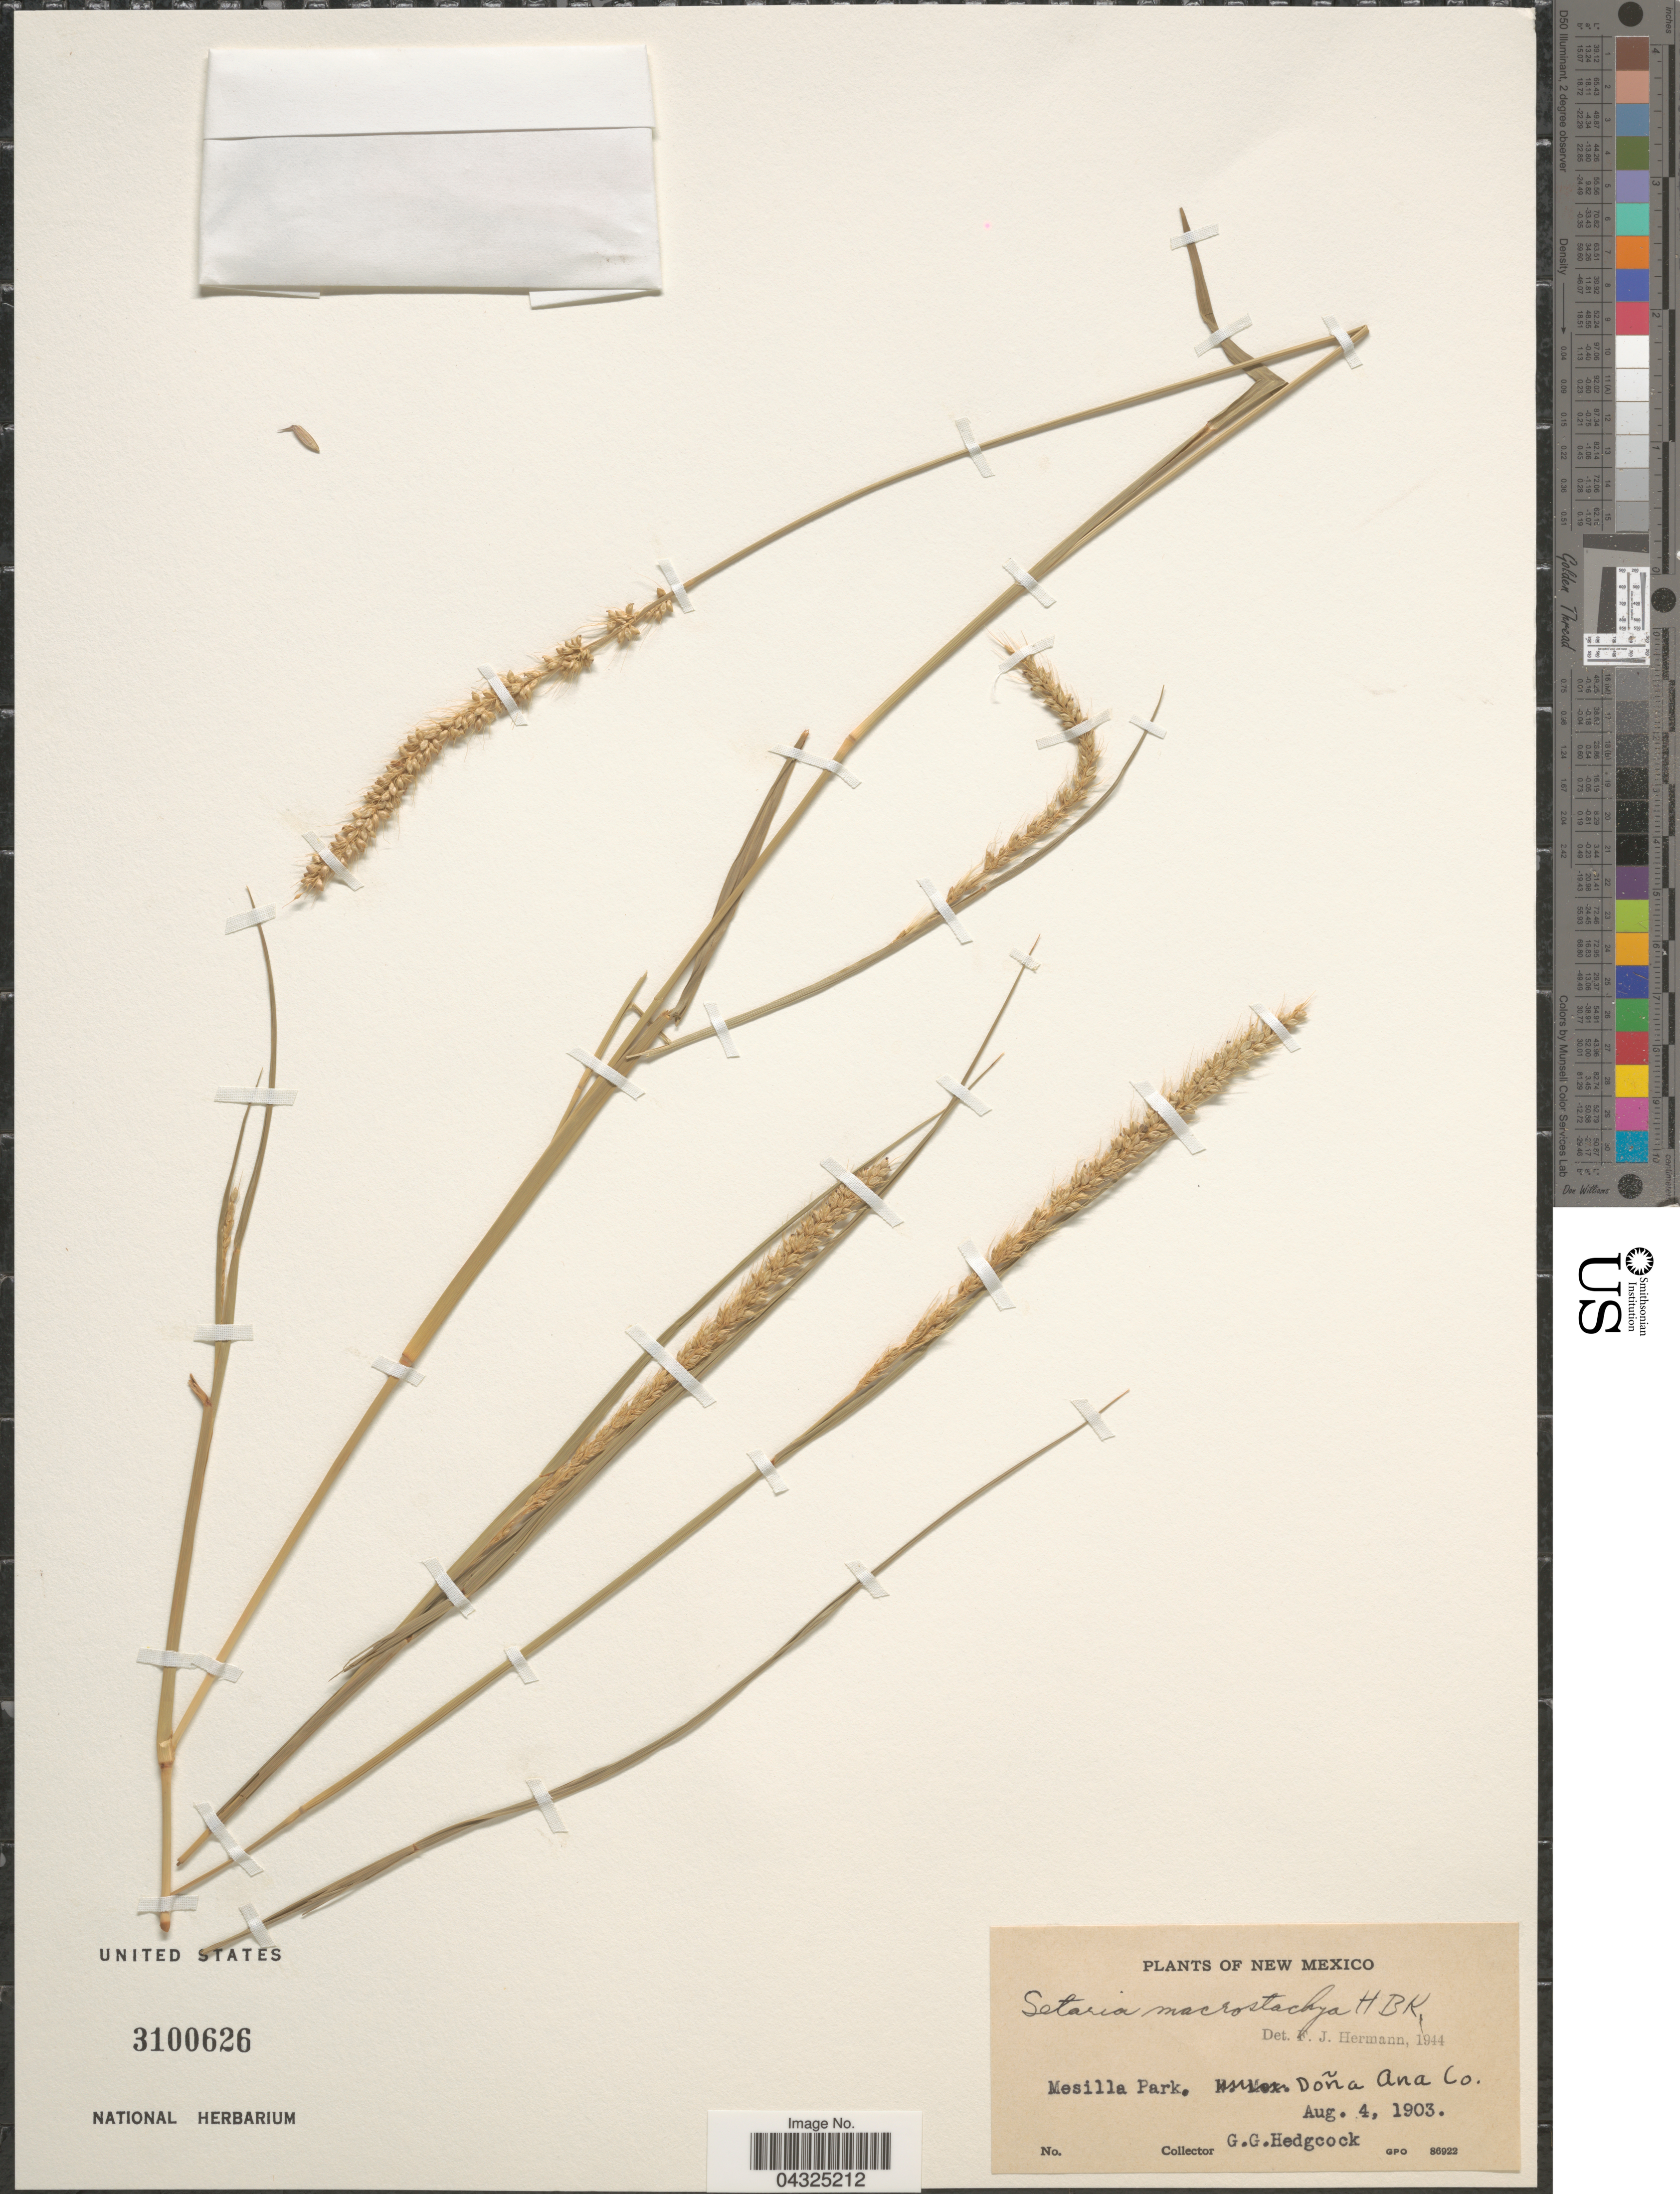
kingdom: Plantae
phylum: Tracheophyta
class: Liliopsida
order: Poales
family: Poaceae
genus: Setaria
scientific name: Setaria macrostachya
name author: Kunth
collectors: G. Hedgcock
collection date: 1903-08-04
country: United States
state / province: New Mexico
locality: Mesilla Park, Doña Ana Co.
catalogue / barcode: US 3100626